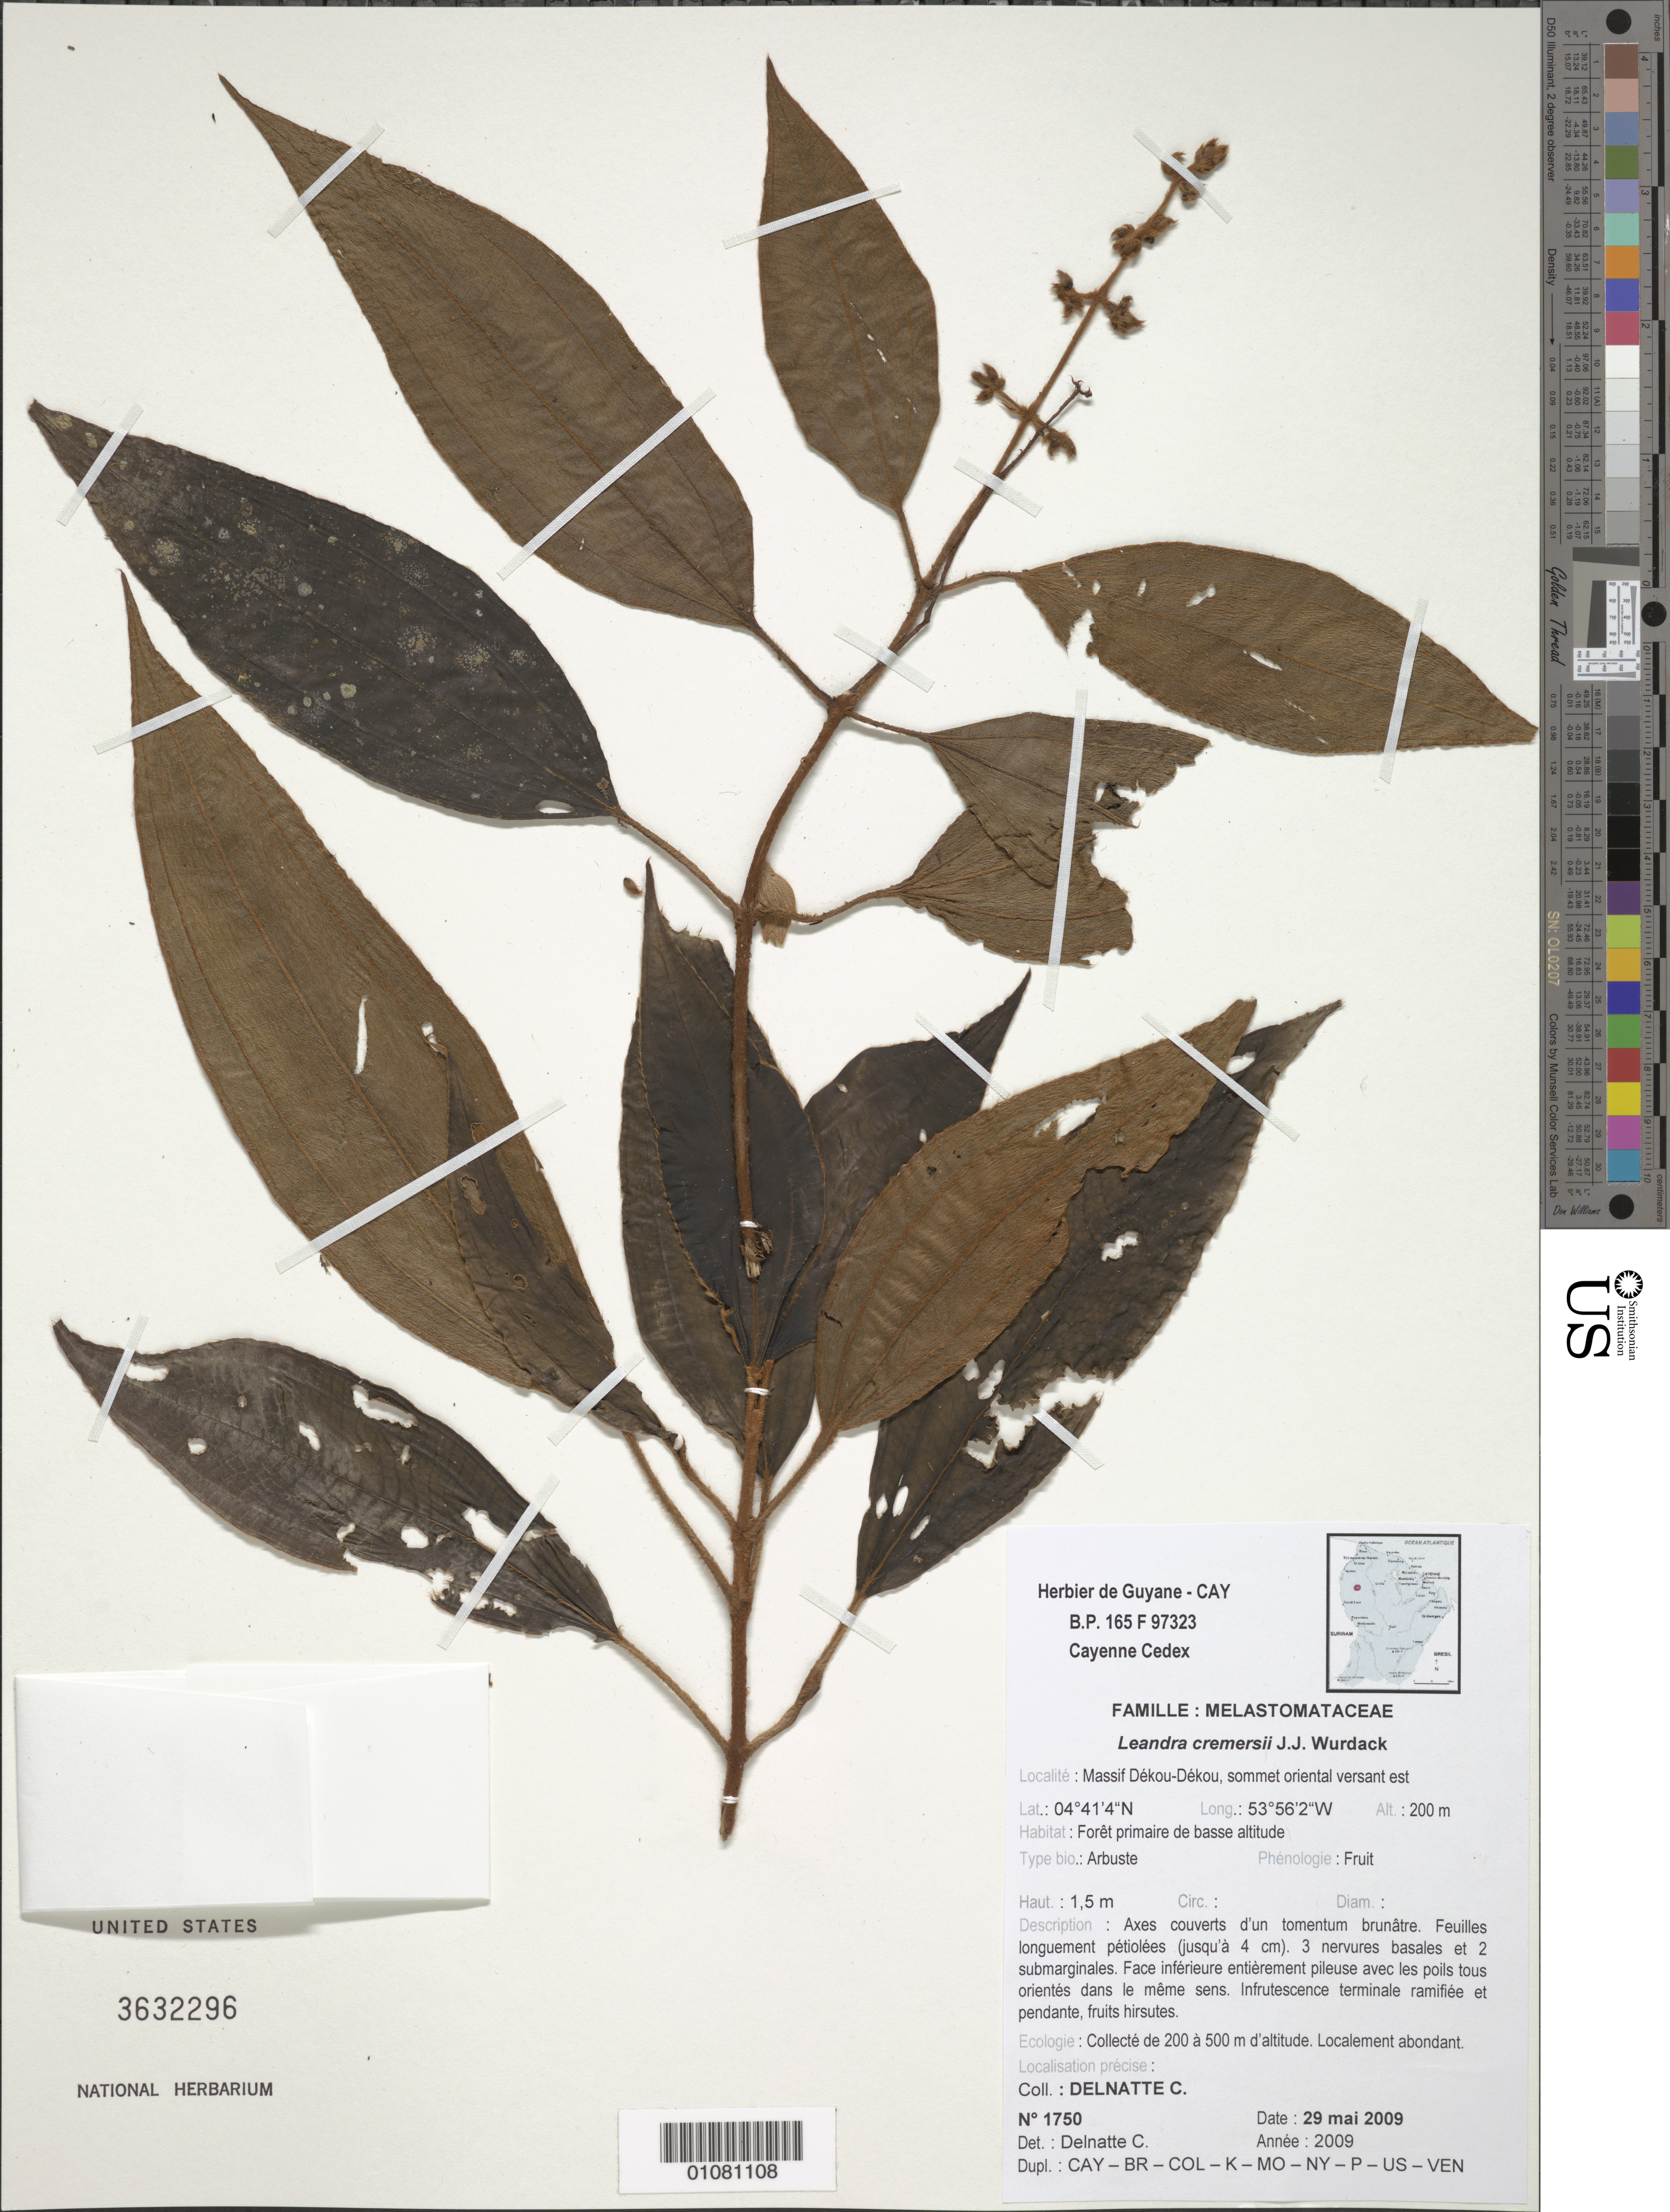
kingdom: Plantae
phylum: Tracheophyta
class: Magnoliopsida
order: Myrtales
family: Melastomataceae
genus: Leandra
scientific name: Leandra cremersii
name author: Wurdack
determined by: Delnatte, C.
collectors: C. Delnatte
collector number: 1750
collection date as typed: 29-May-09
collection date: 2009-05-29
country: French Guiana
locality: Massif Dekou-Dekou. Sommet oriental versant est.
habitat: Foret primaire de basse altitude.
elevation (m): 200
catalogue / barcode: US 3632296